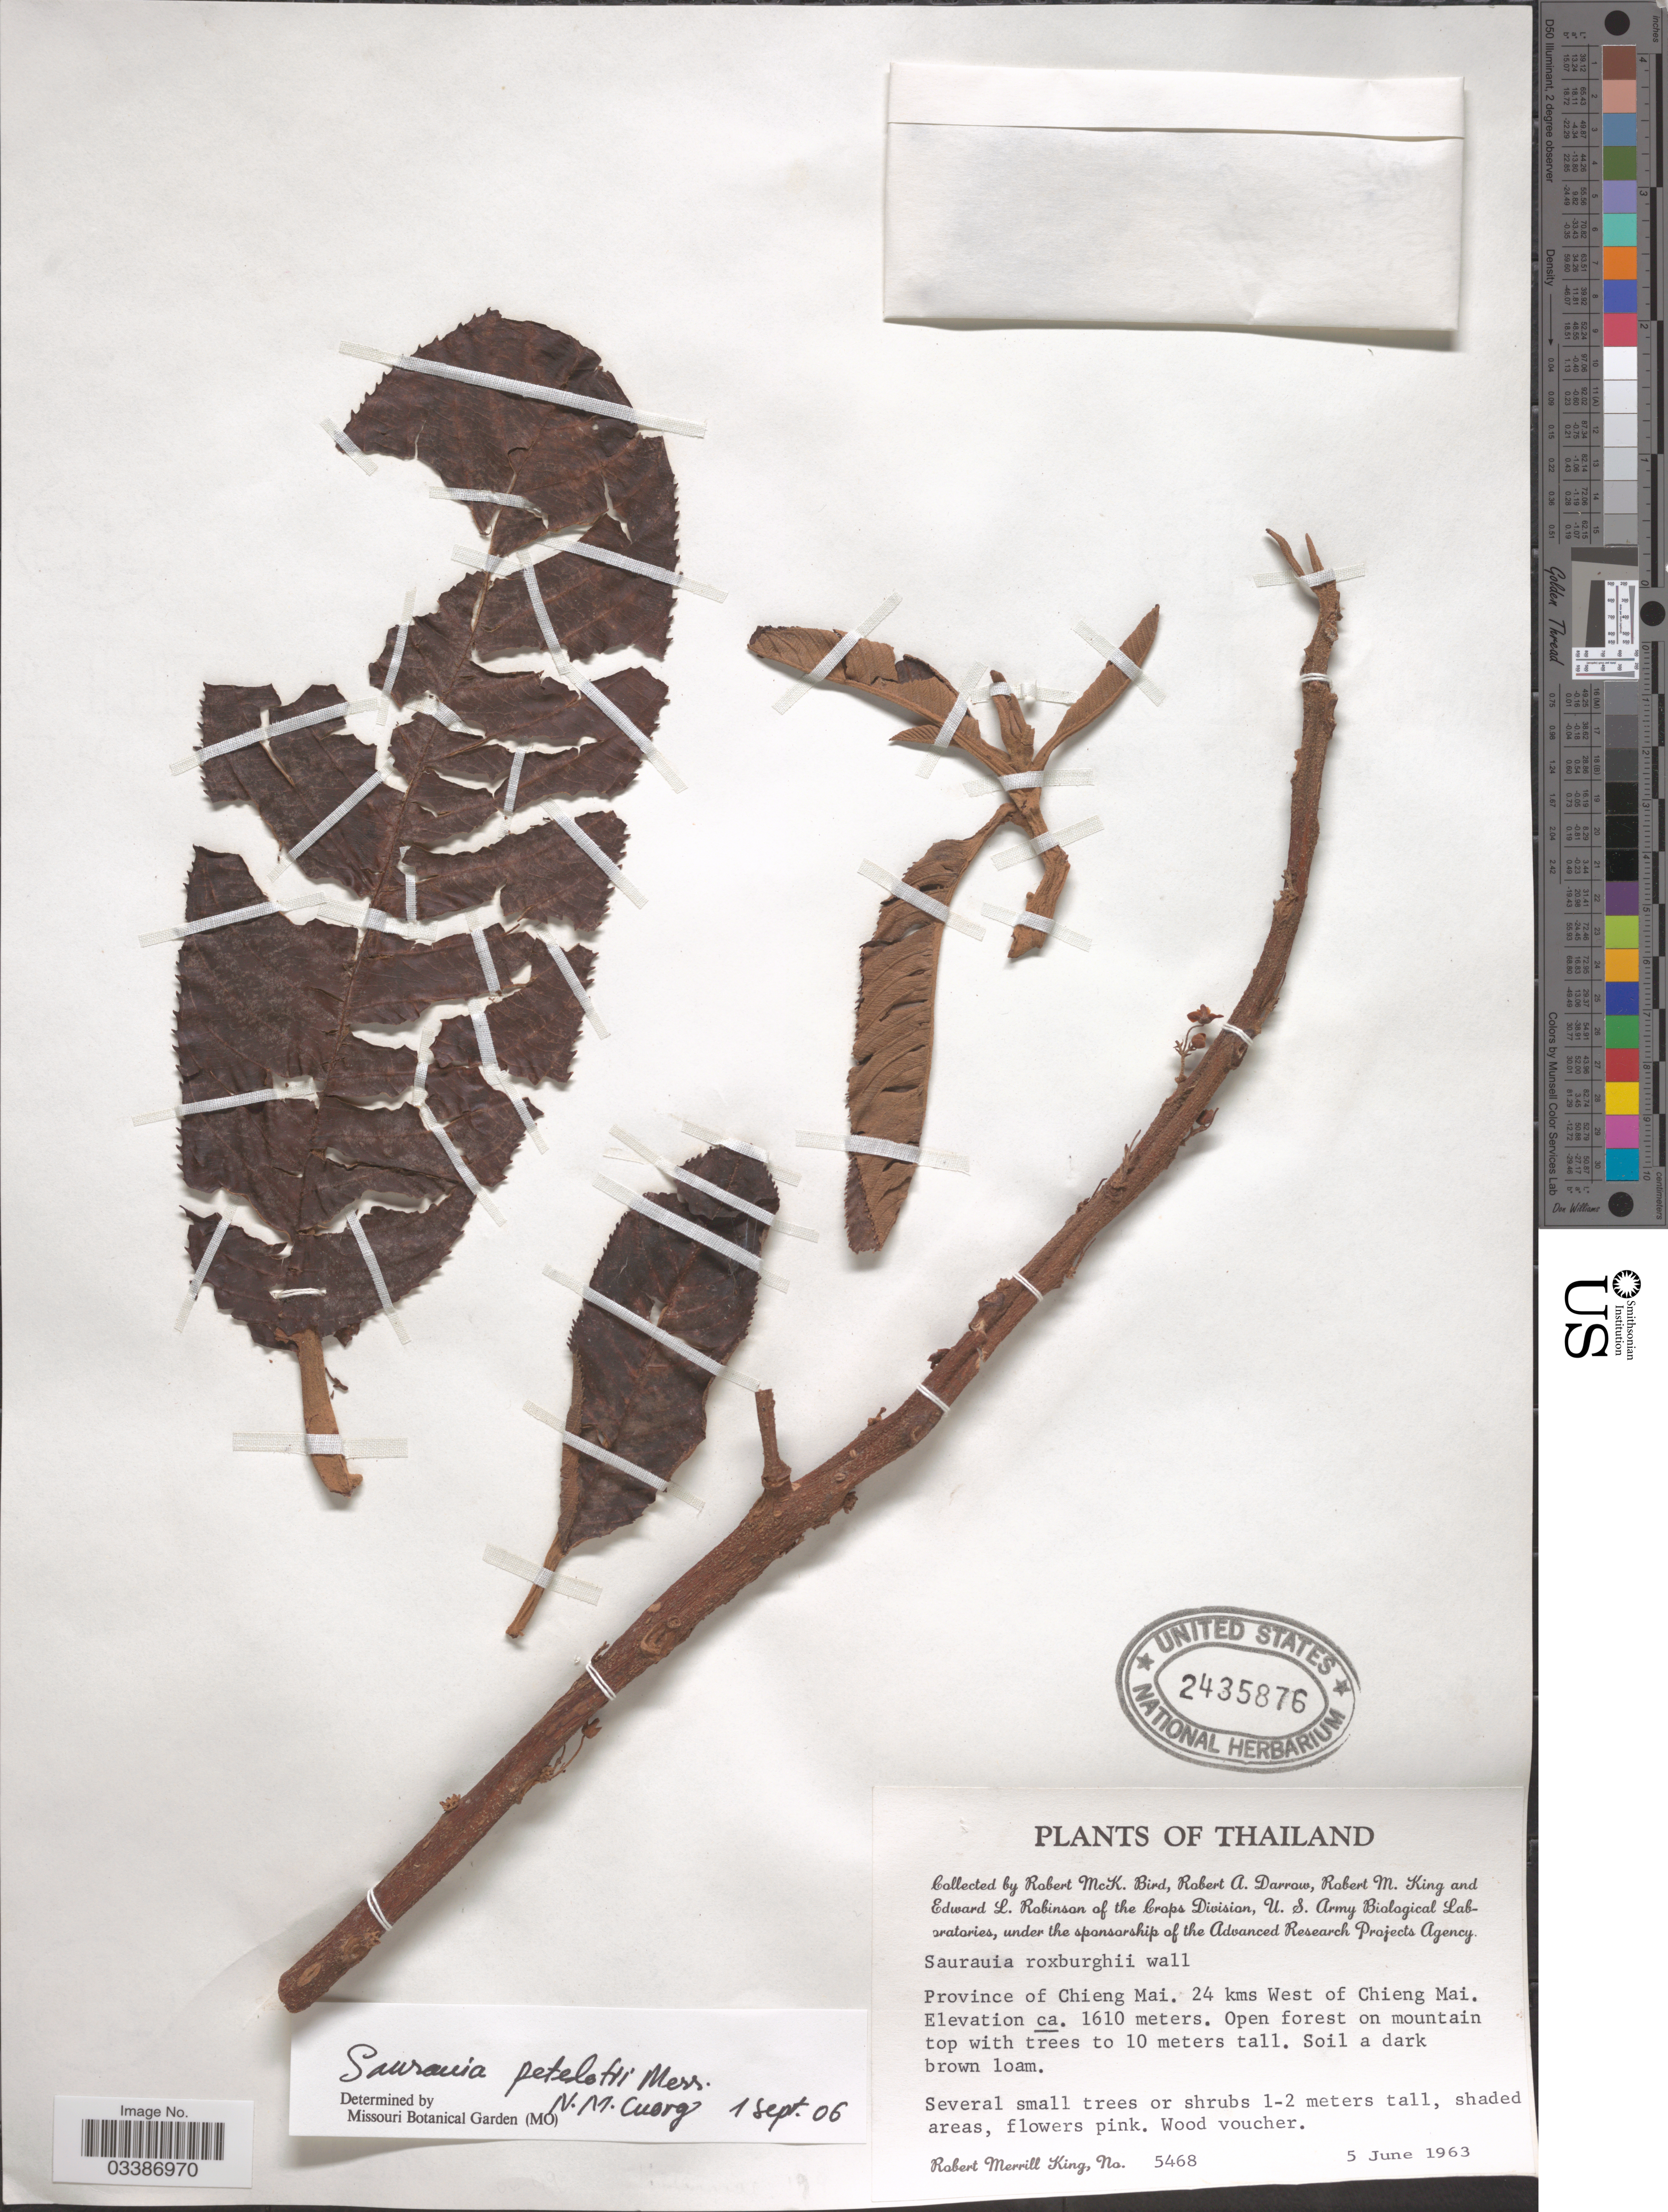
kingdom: Plantae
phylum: Tracheophyta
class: Magnoliopsida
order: Ericales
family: Actinidiaceae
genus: Saurauia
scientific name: Saurauia petelotii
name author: Merr.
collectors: R. M. Bird, R. A. Darrow, R. M. King & E. L. Robinson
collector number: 5468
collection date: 1963-06-05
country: Thailand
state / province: Chiang Mai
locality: Province of Chieng Mai. 24 kms West of Chieng Mai.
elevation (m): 1610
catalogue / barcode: US 2435876